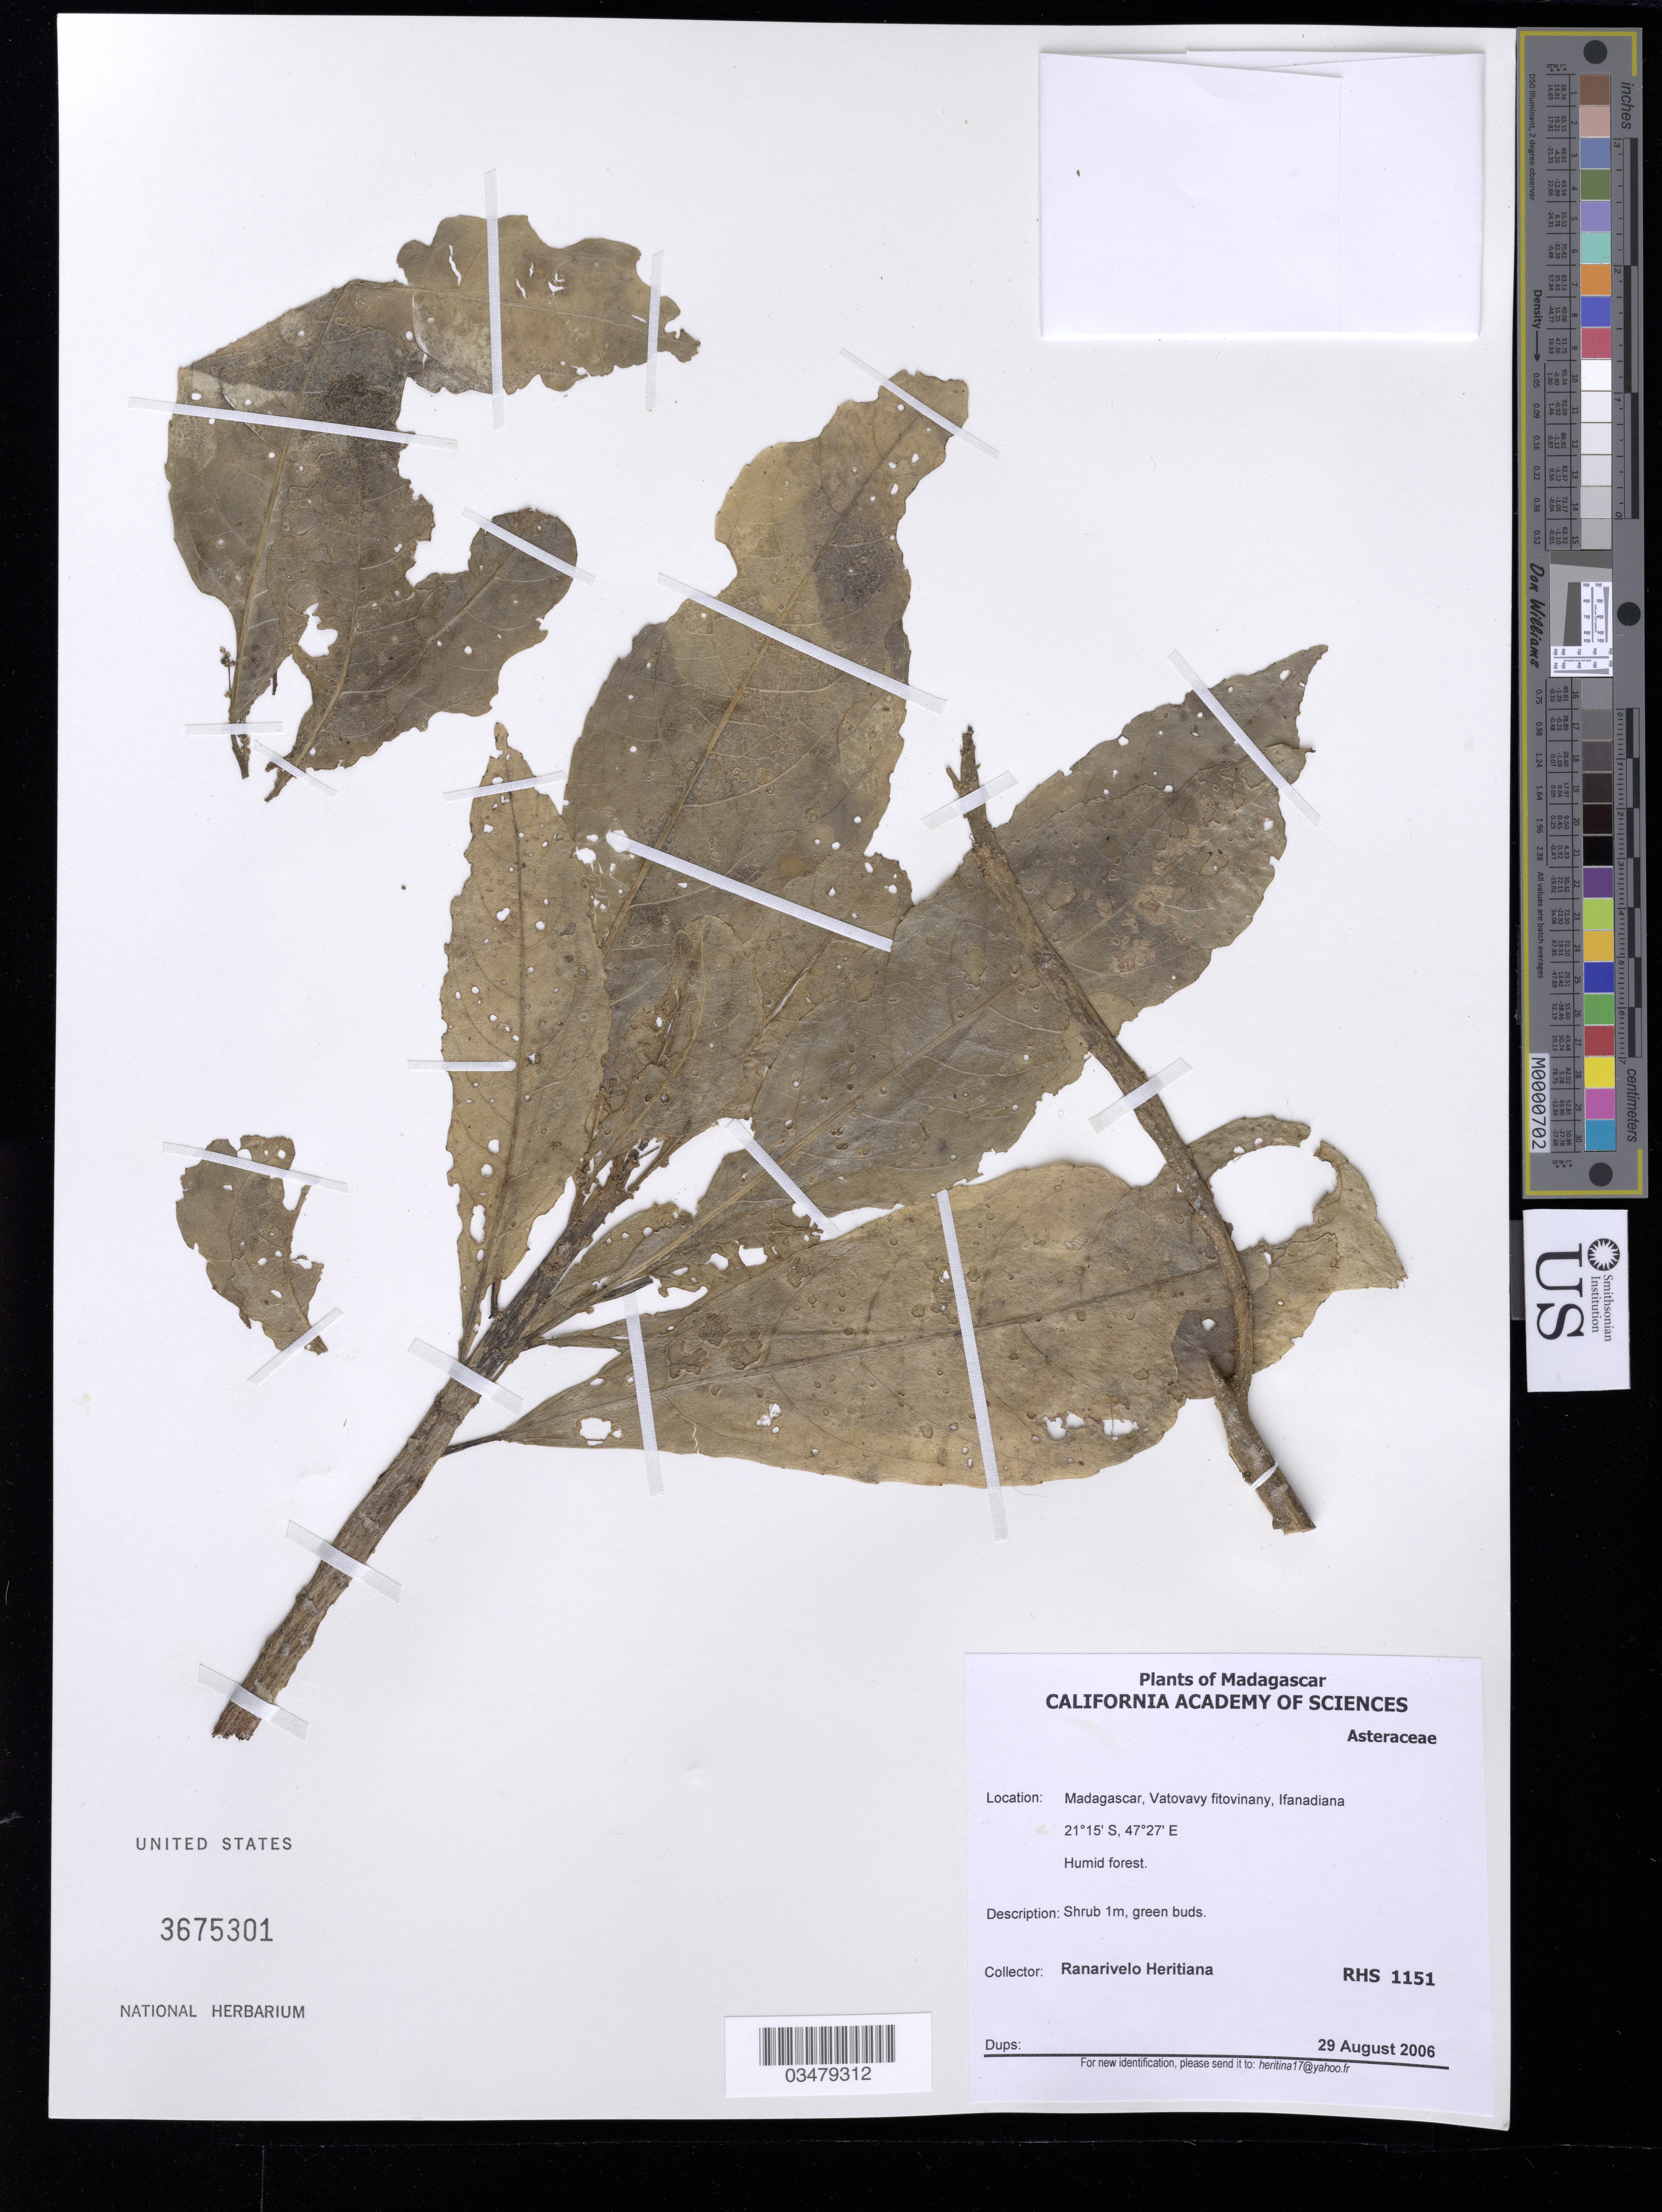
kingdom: Plantae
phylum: Tracheophyta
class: Magnoliopsida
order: Asterales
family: Asteraceae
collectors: R. Heritiana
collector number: RHS 1151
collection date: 2006-08-29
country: Madagascar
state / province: Vatovavy Fitovinany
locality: Ifanadiana.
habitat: Humid forest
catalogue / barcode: US 3675301